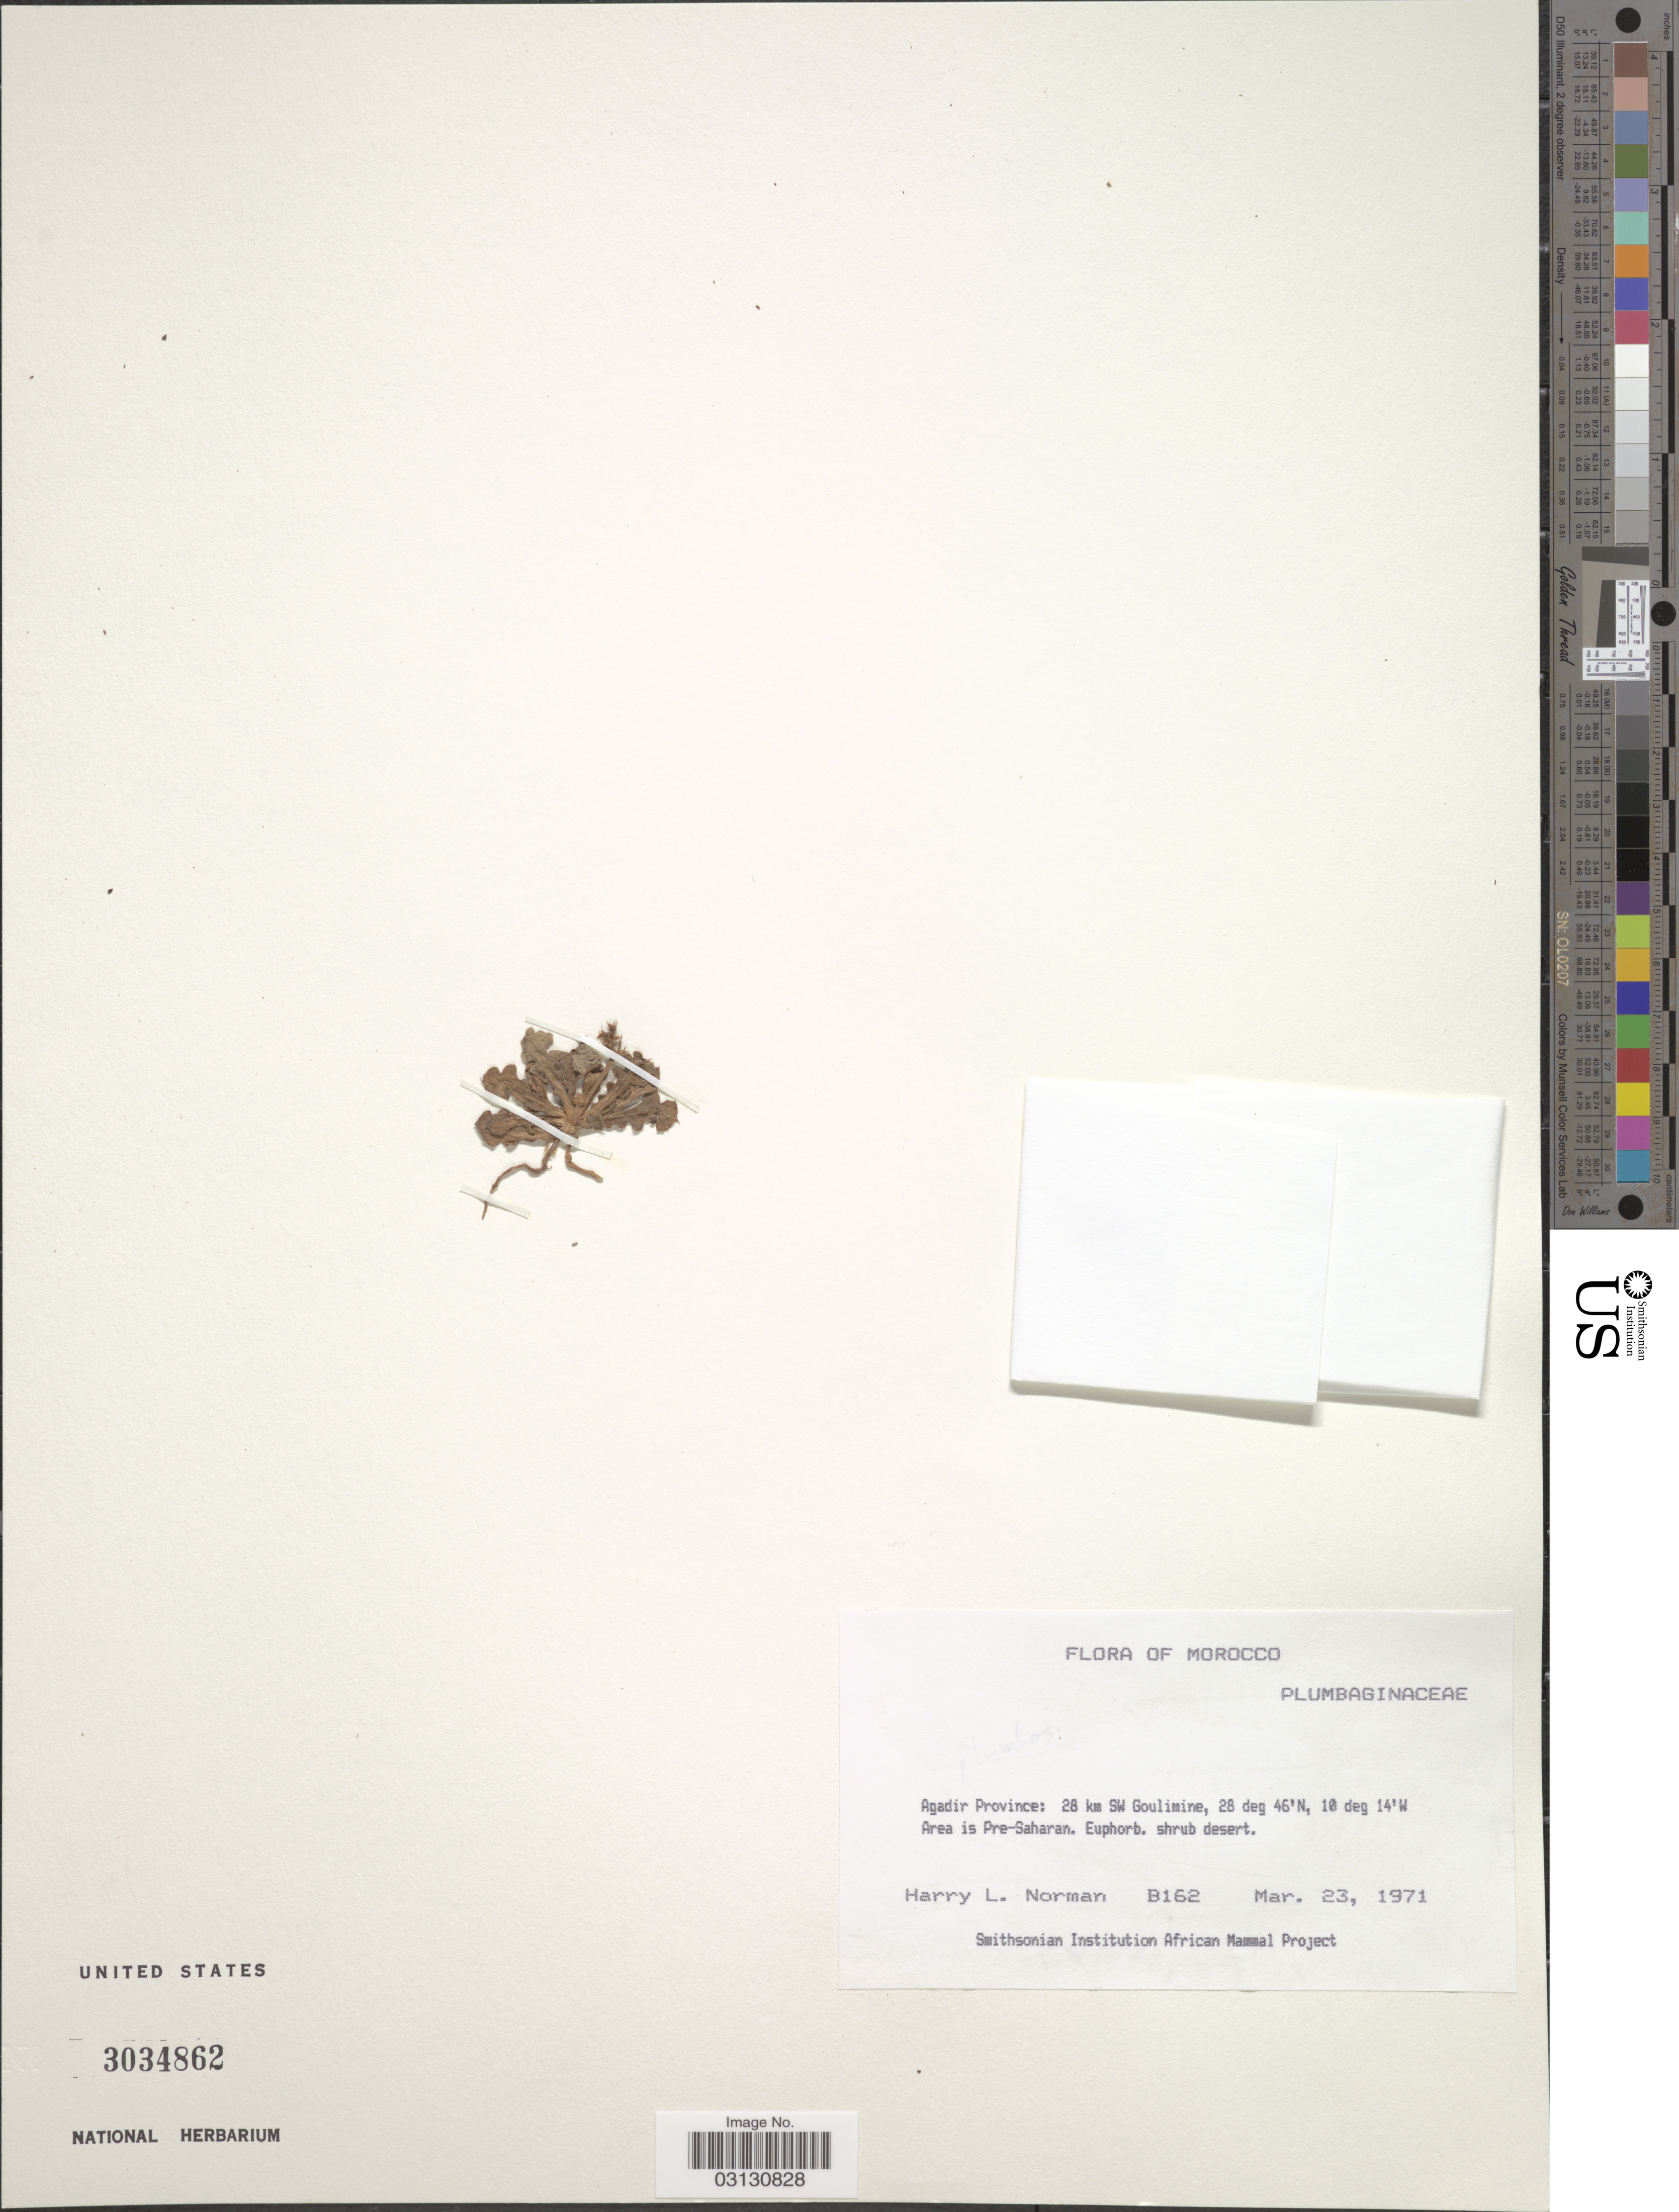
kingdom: Plantae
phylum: Tracheophyta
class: Magnoliopsida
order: Caryophyllales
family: Plumbaginaceae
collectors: Norman, H.L.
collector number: B162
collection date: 1971-03-23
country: Morocco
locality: Agadir Province: 28 km SW Goulimine, Area is Pre-Saharan.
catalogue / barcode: US 3034862